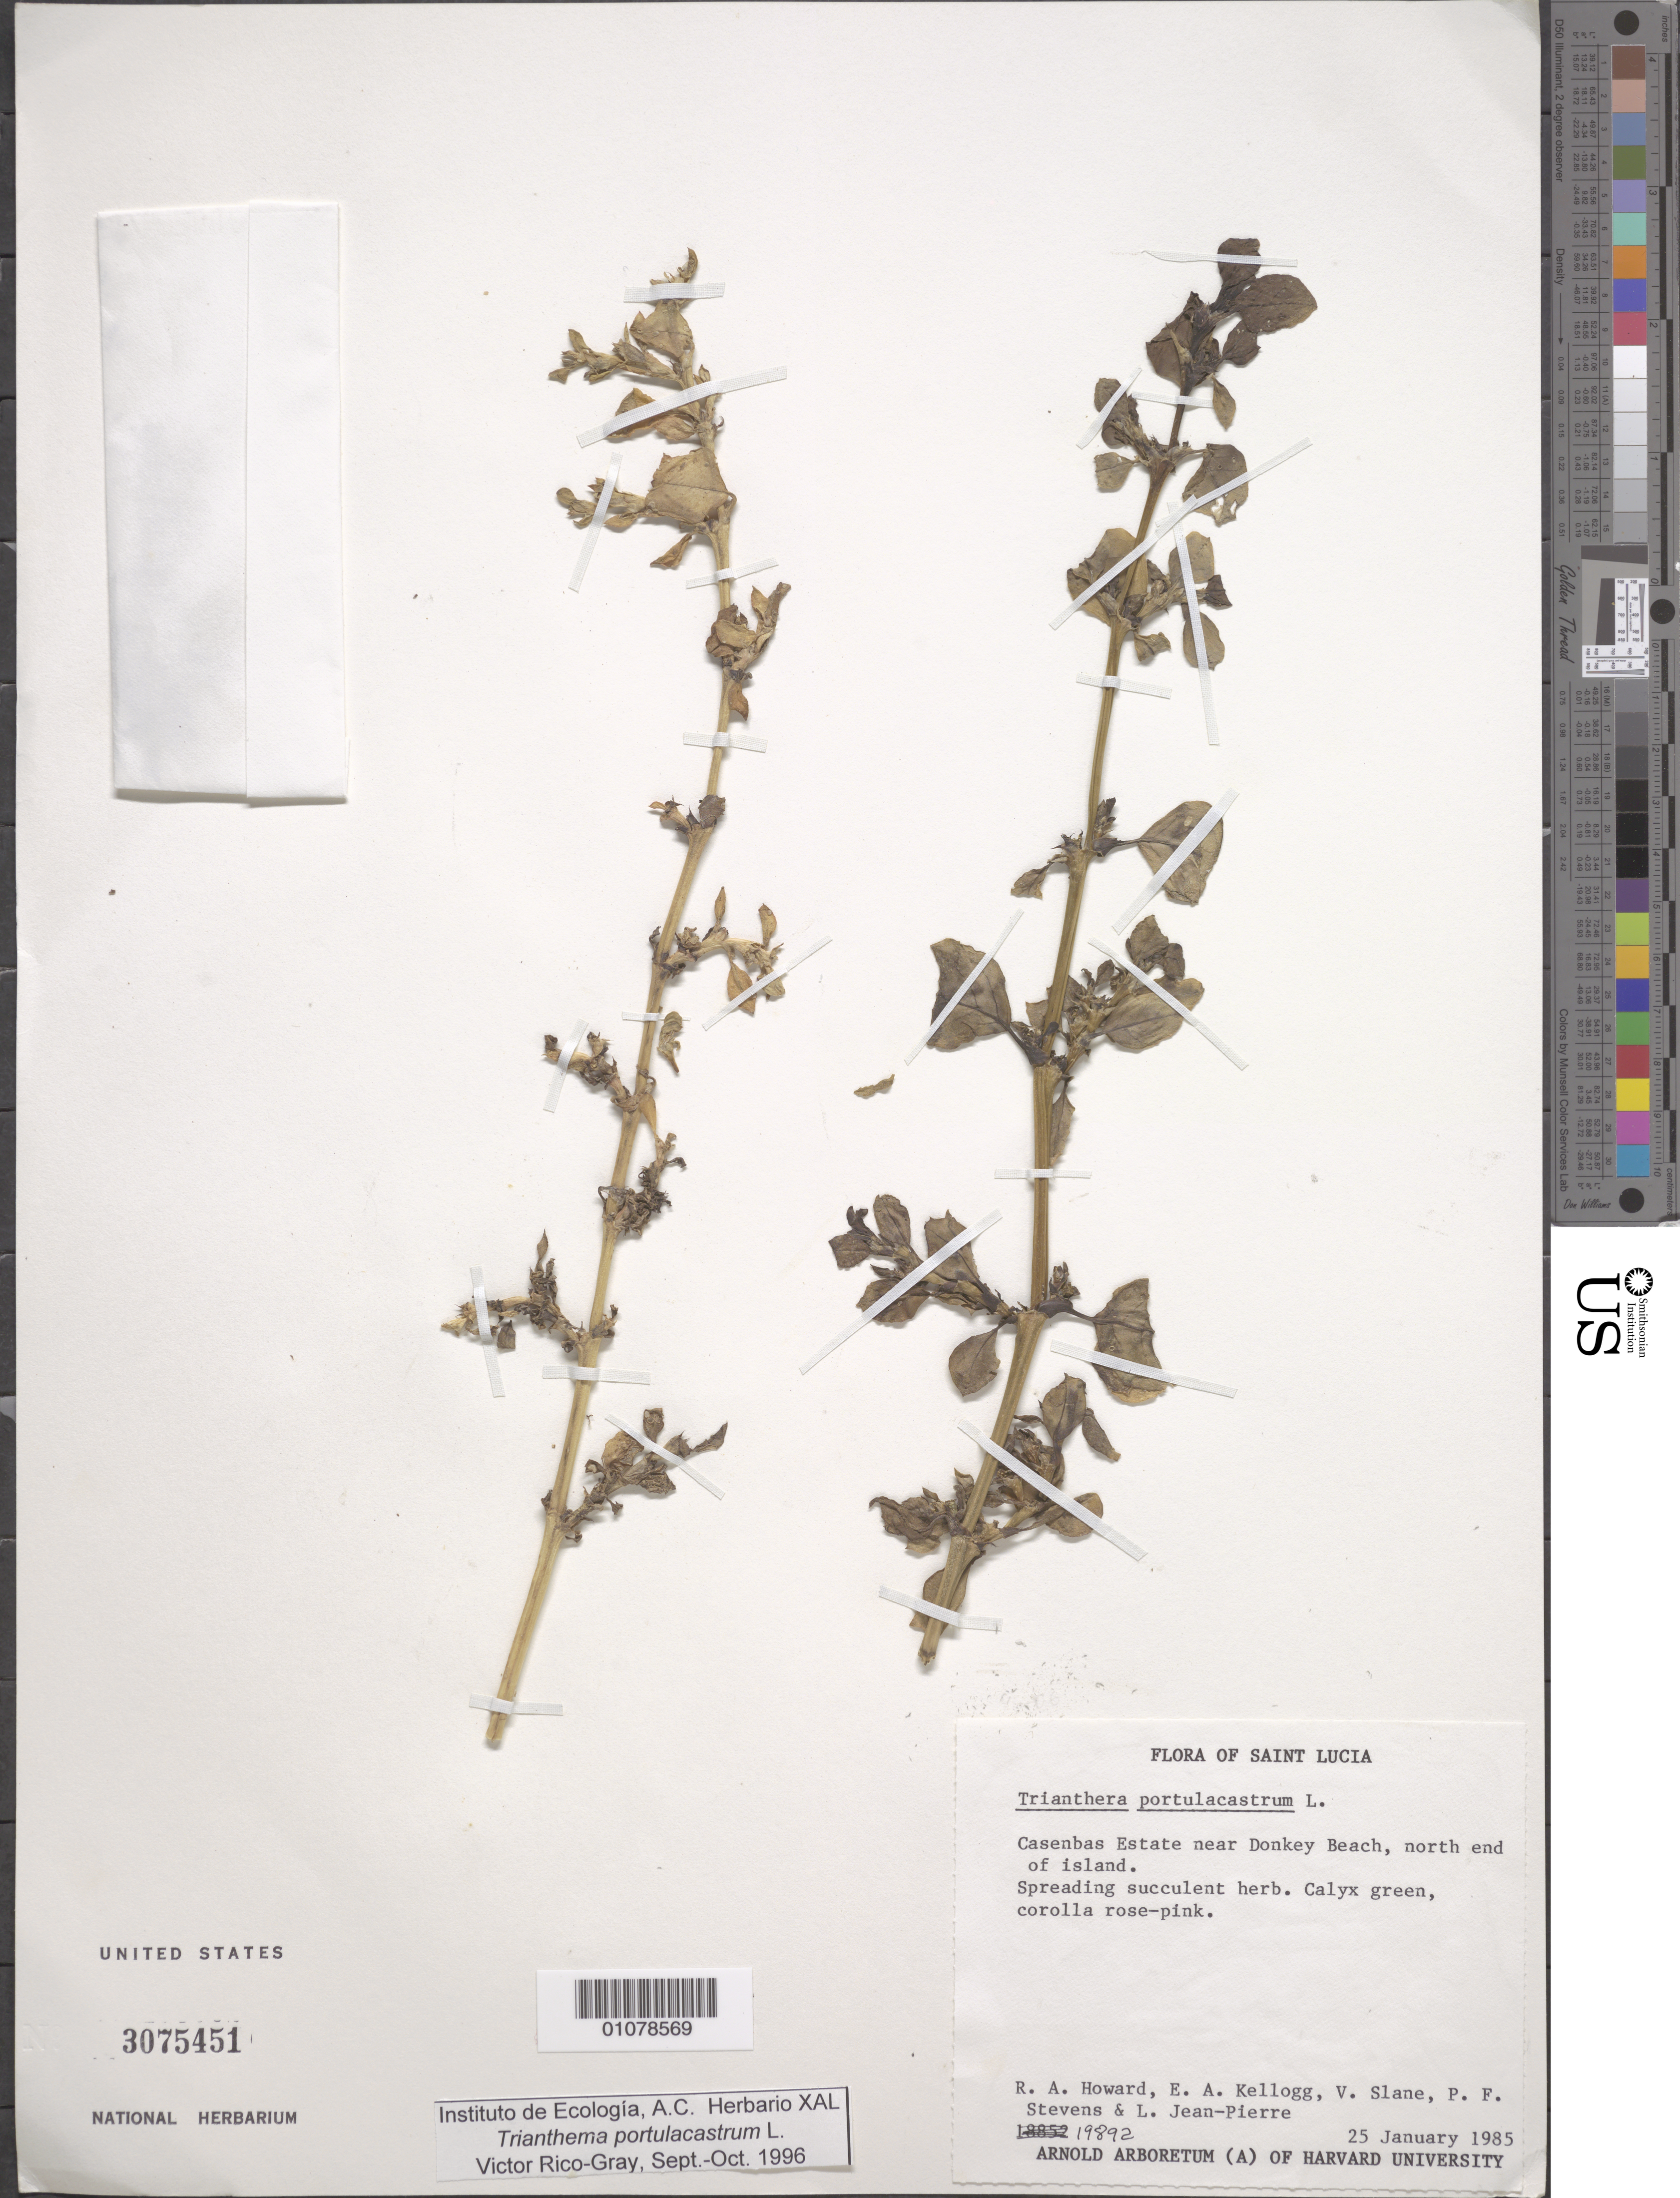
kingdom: Plantae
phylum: Tracheophyta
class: Magnoliopsida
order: Caryophyllales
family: Aizoaceae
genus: Trianthema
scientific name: Trianthema portulacastrum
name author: L.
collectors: R. A. Howard, E. A. Kellogg, V. Slane, P. F. Stevens & L. L. Jean-Pierre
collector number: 19892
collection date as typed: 25 Jan 1985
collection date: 1985-01-25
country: St. Lucia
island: St. Lucia I.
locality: Casenbas Estate near Donkey Beach, N of the island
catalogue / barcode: US 3075451